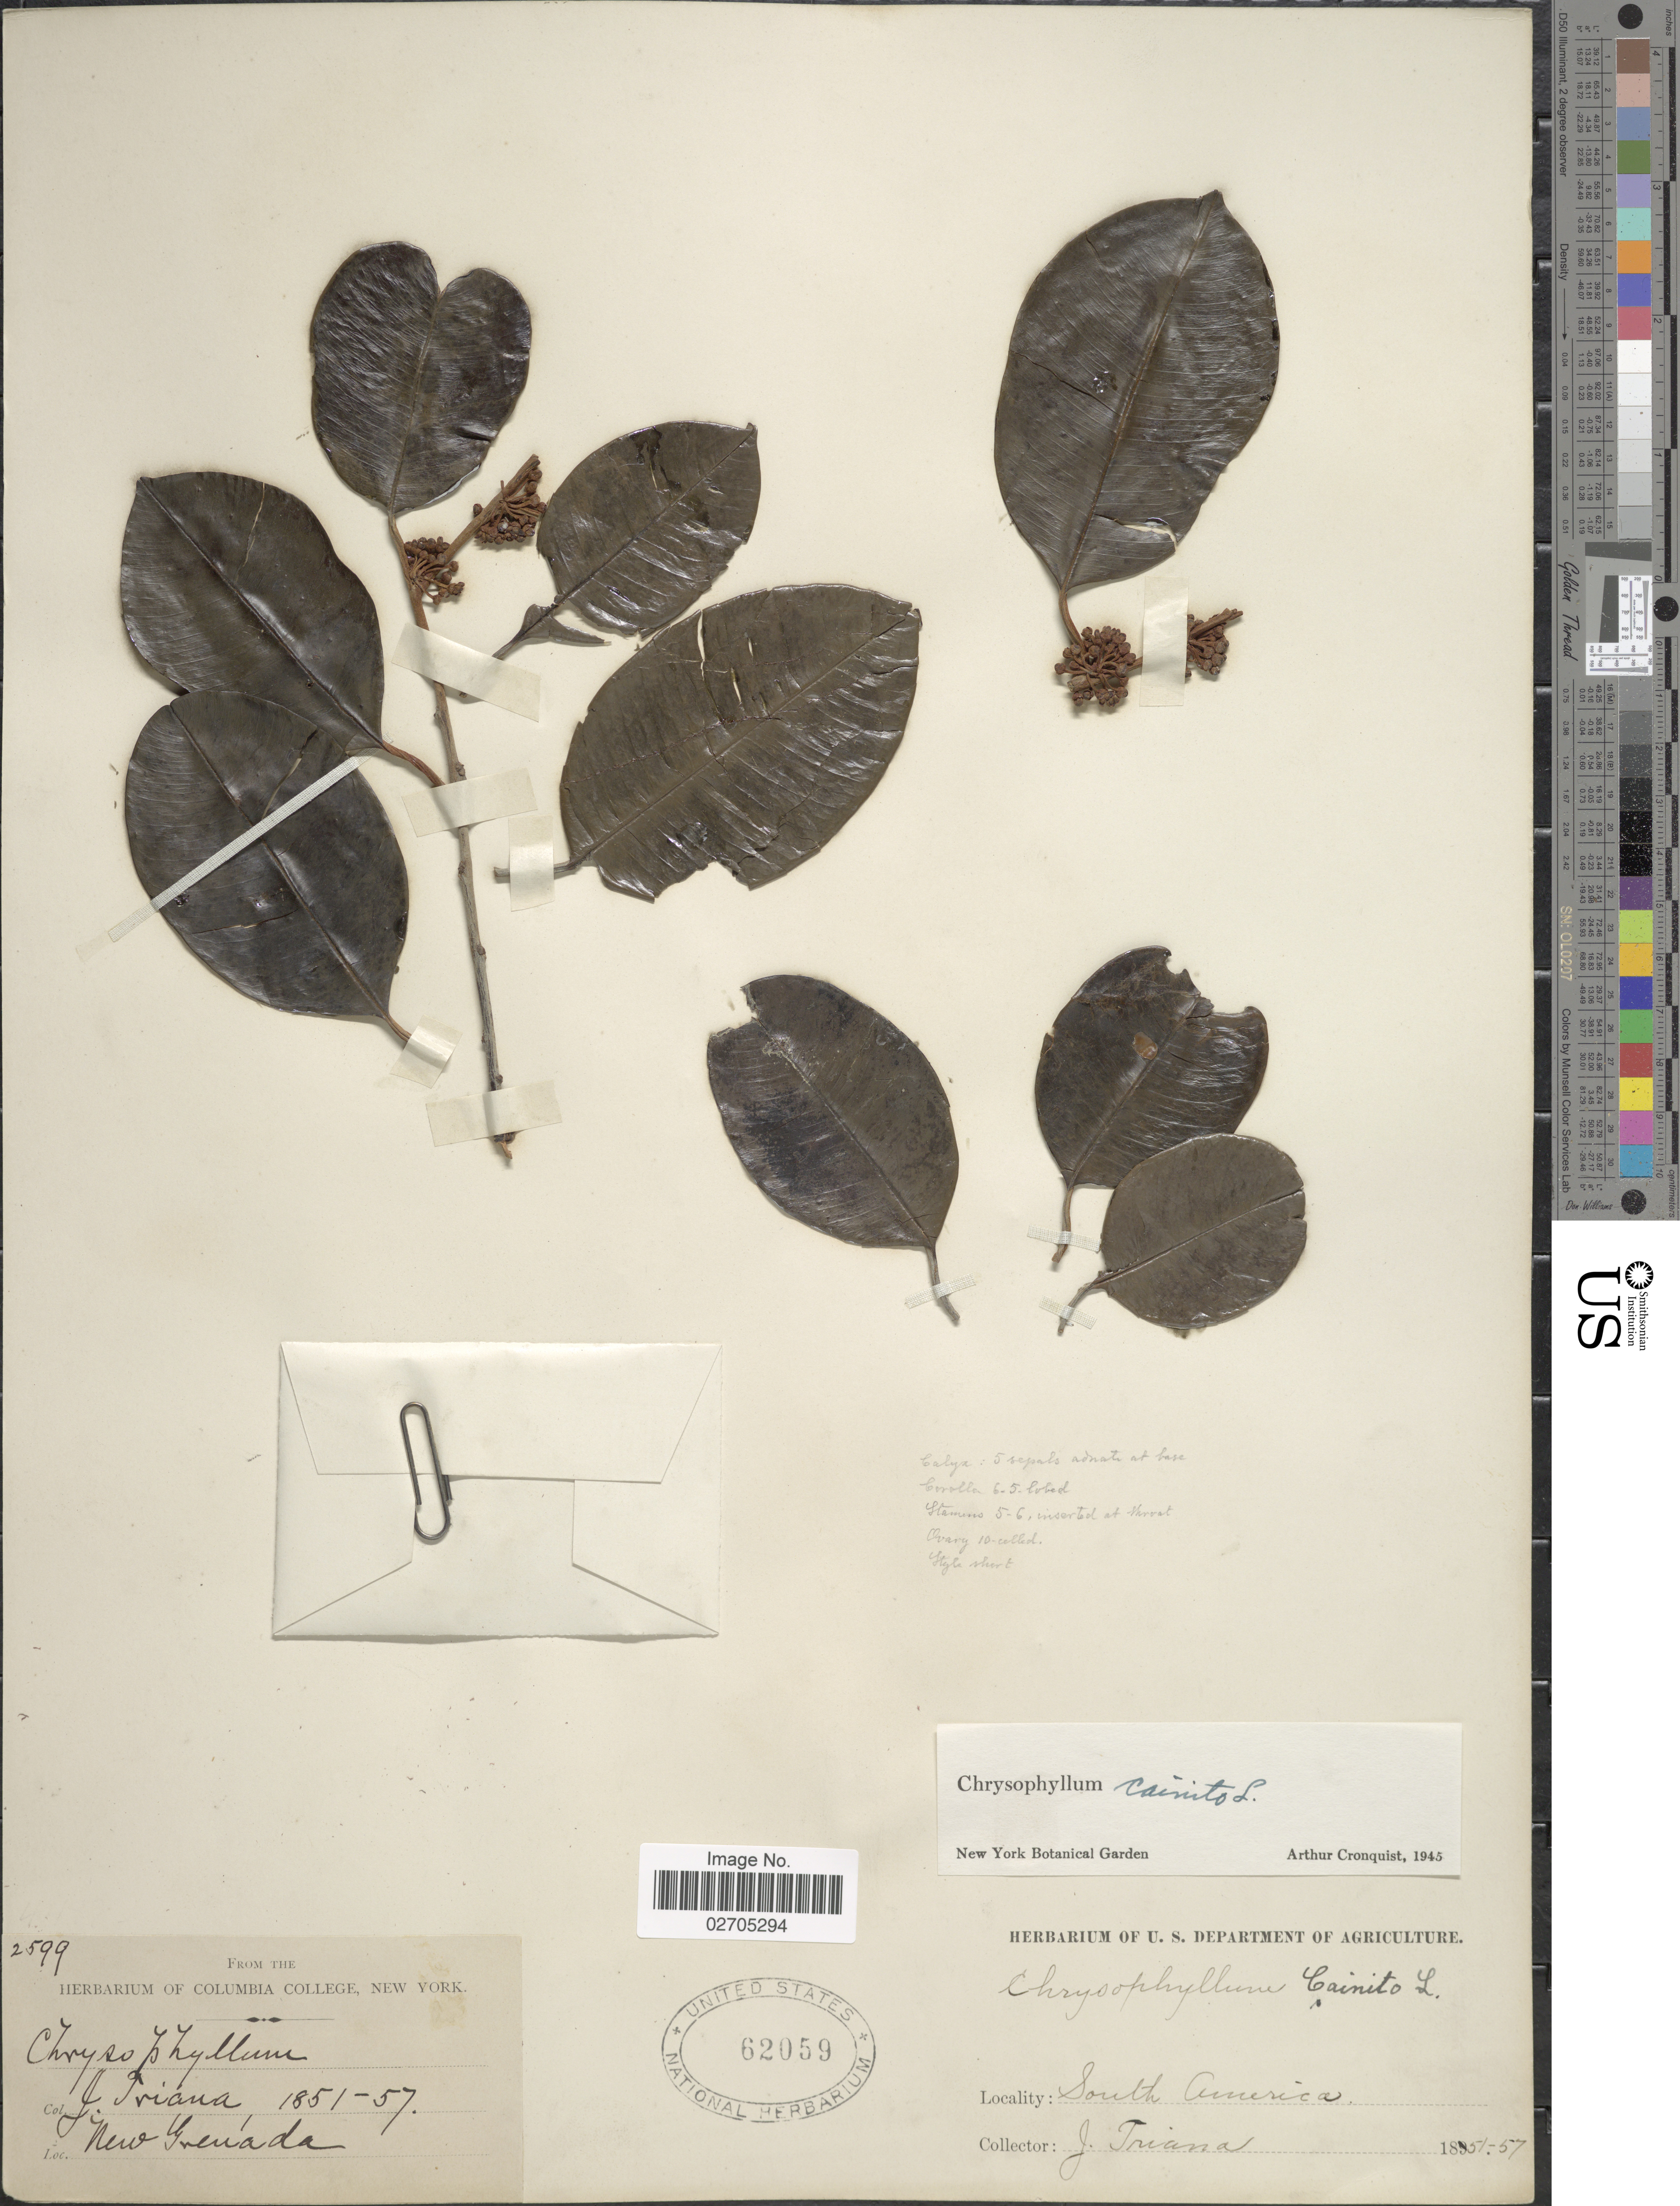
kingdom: Plantae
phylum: Tracheophyta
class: Magnoliopsida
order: Ericales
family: Sapotaceae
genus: Chrysophyllum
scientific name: Chrysophyllum cainito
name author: L.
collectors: J. J. Triana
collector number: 2599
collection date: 1851/1857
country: Colombia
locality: New Grenada. [Viceroyalty of New Granada]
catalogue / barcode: US 62059